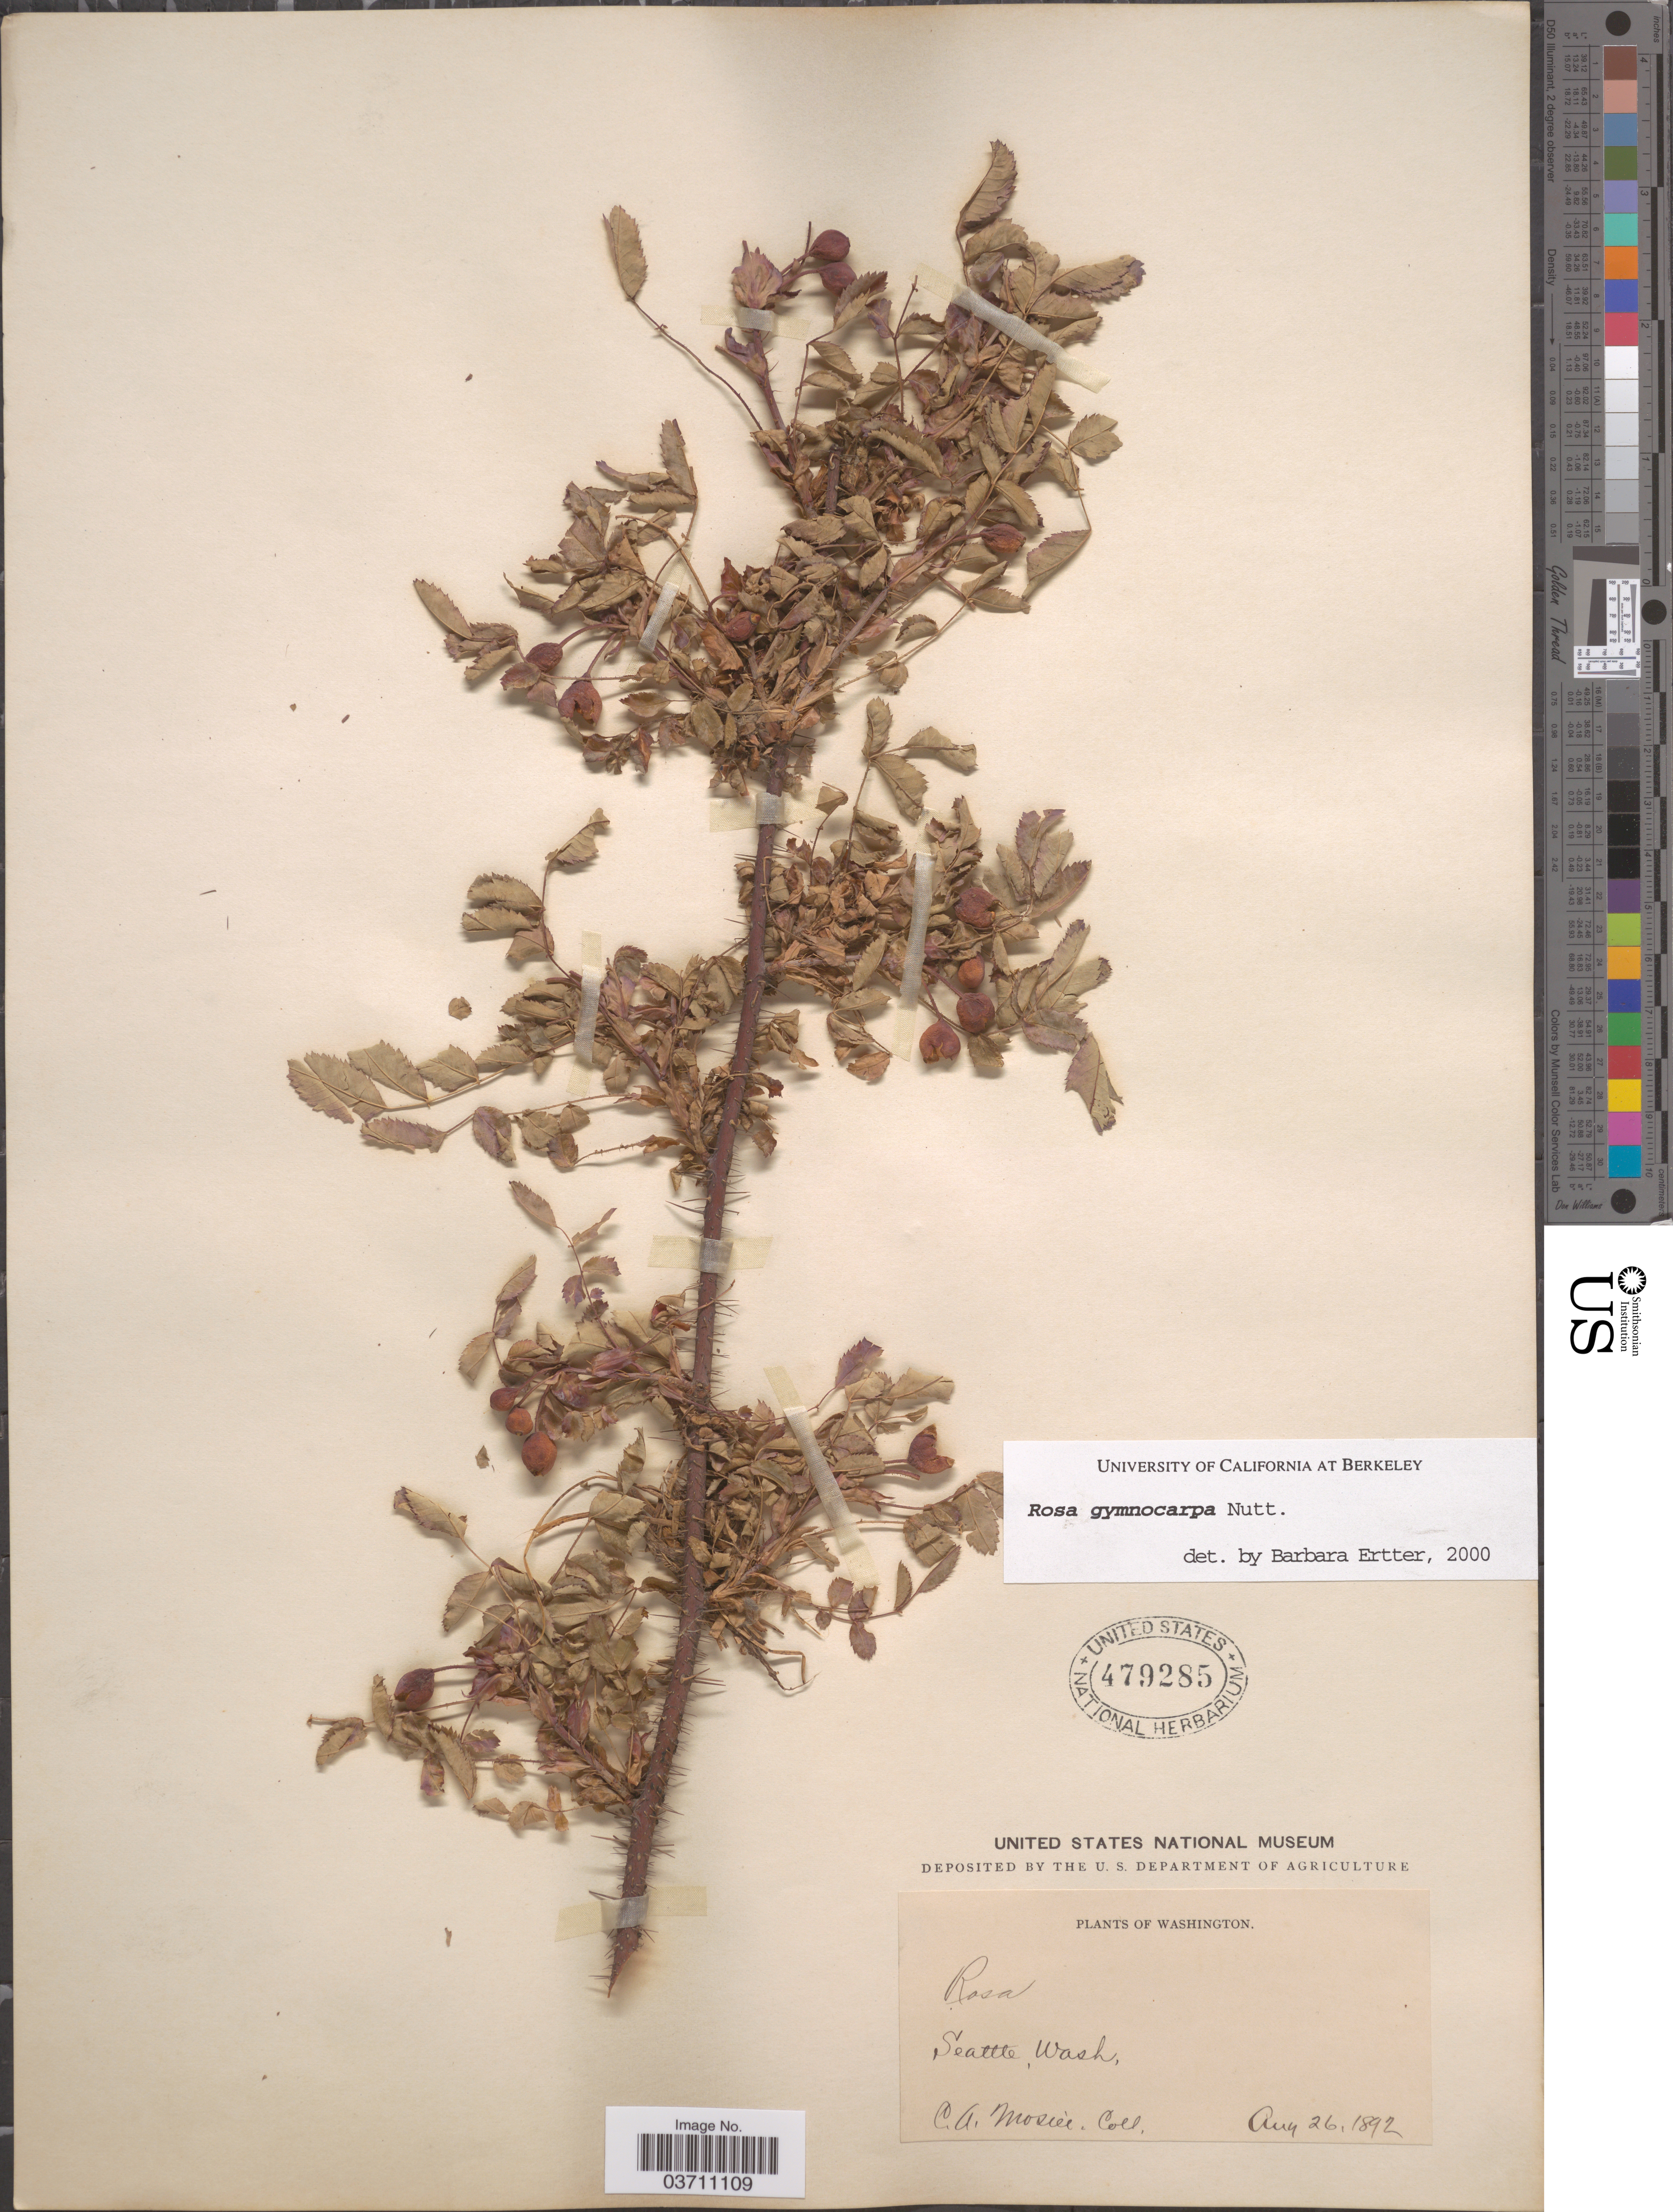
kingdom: Plantae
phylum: Tracheophyta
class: Magnoliopsida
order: Rosales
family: Rosaceae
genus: Rosa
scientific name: Rosa gymnocarpa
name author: Nutt.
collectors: C. A. Mosier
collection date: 1892-08-26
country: United States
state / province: Washington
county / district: King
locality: Seattle.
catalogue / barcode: US 479285